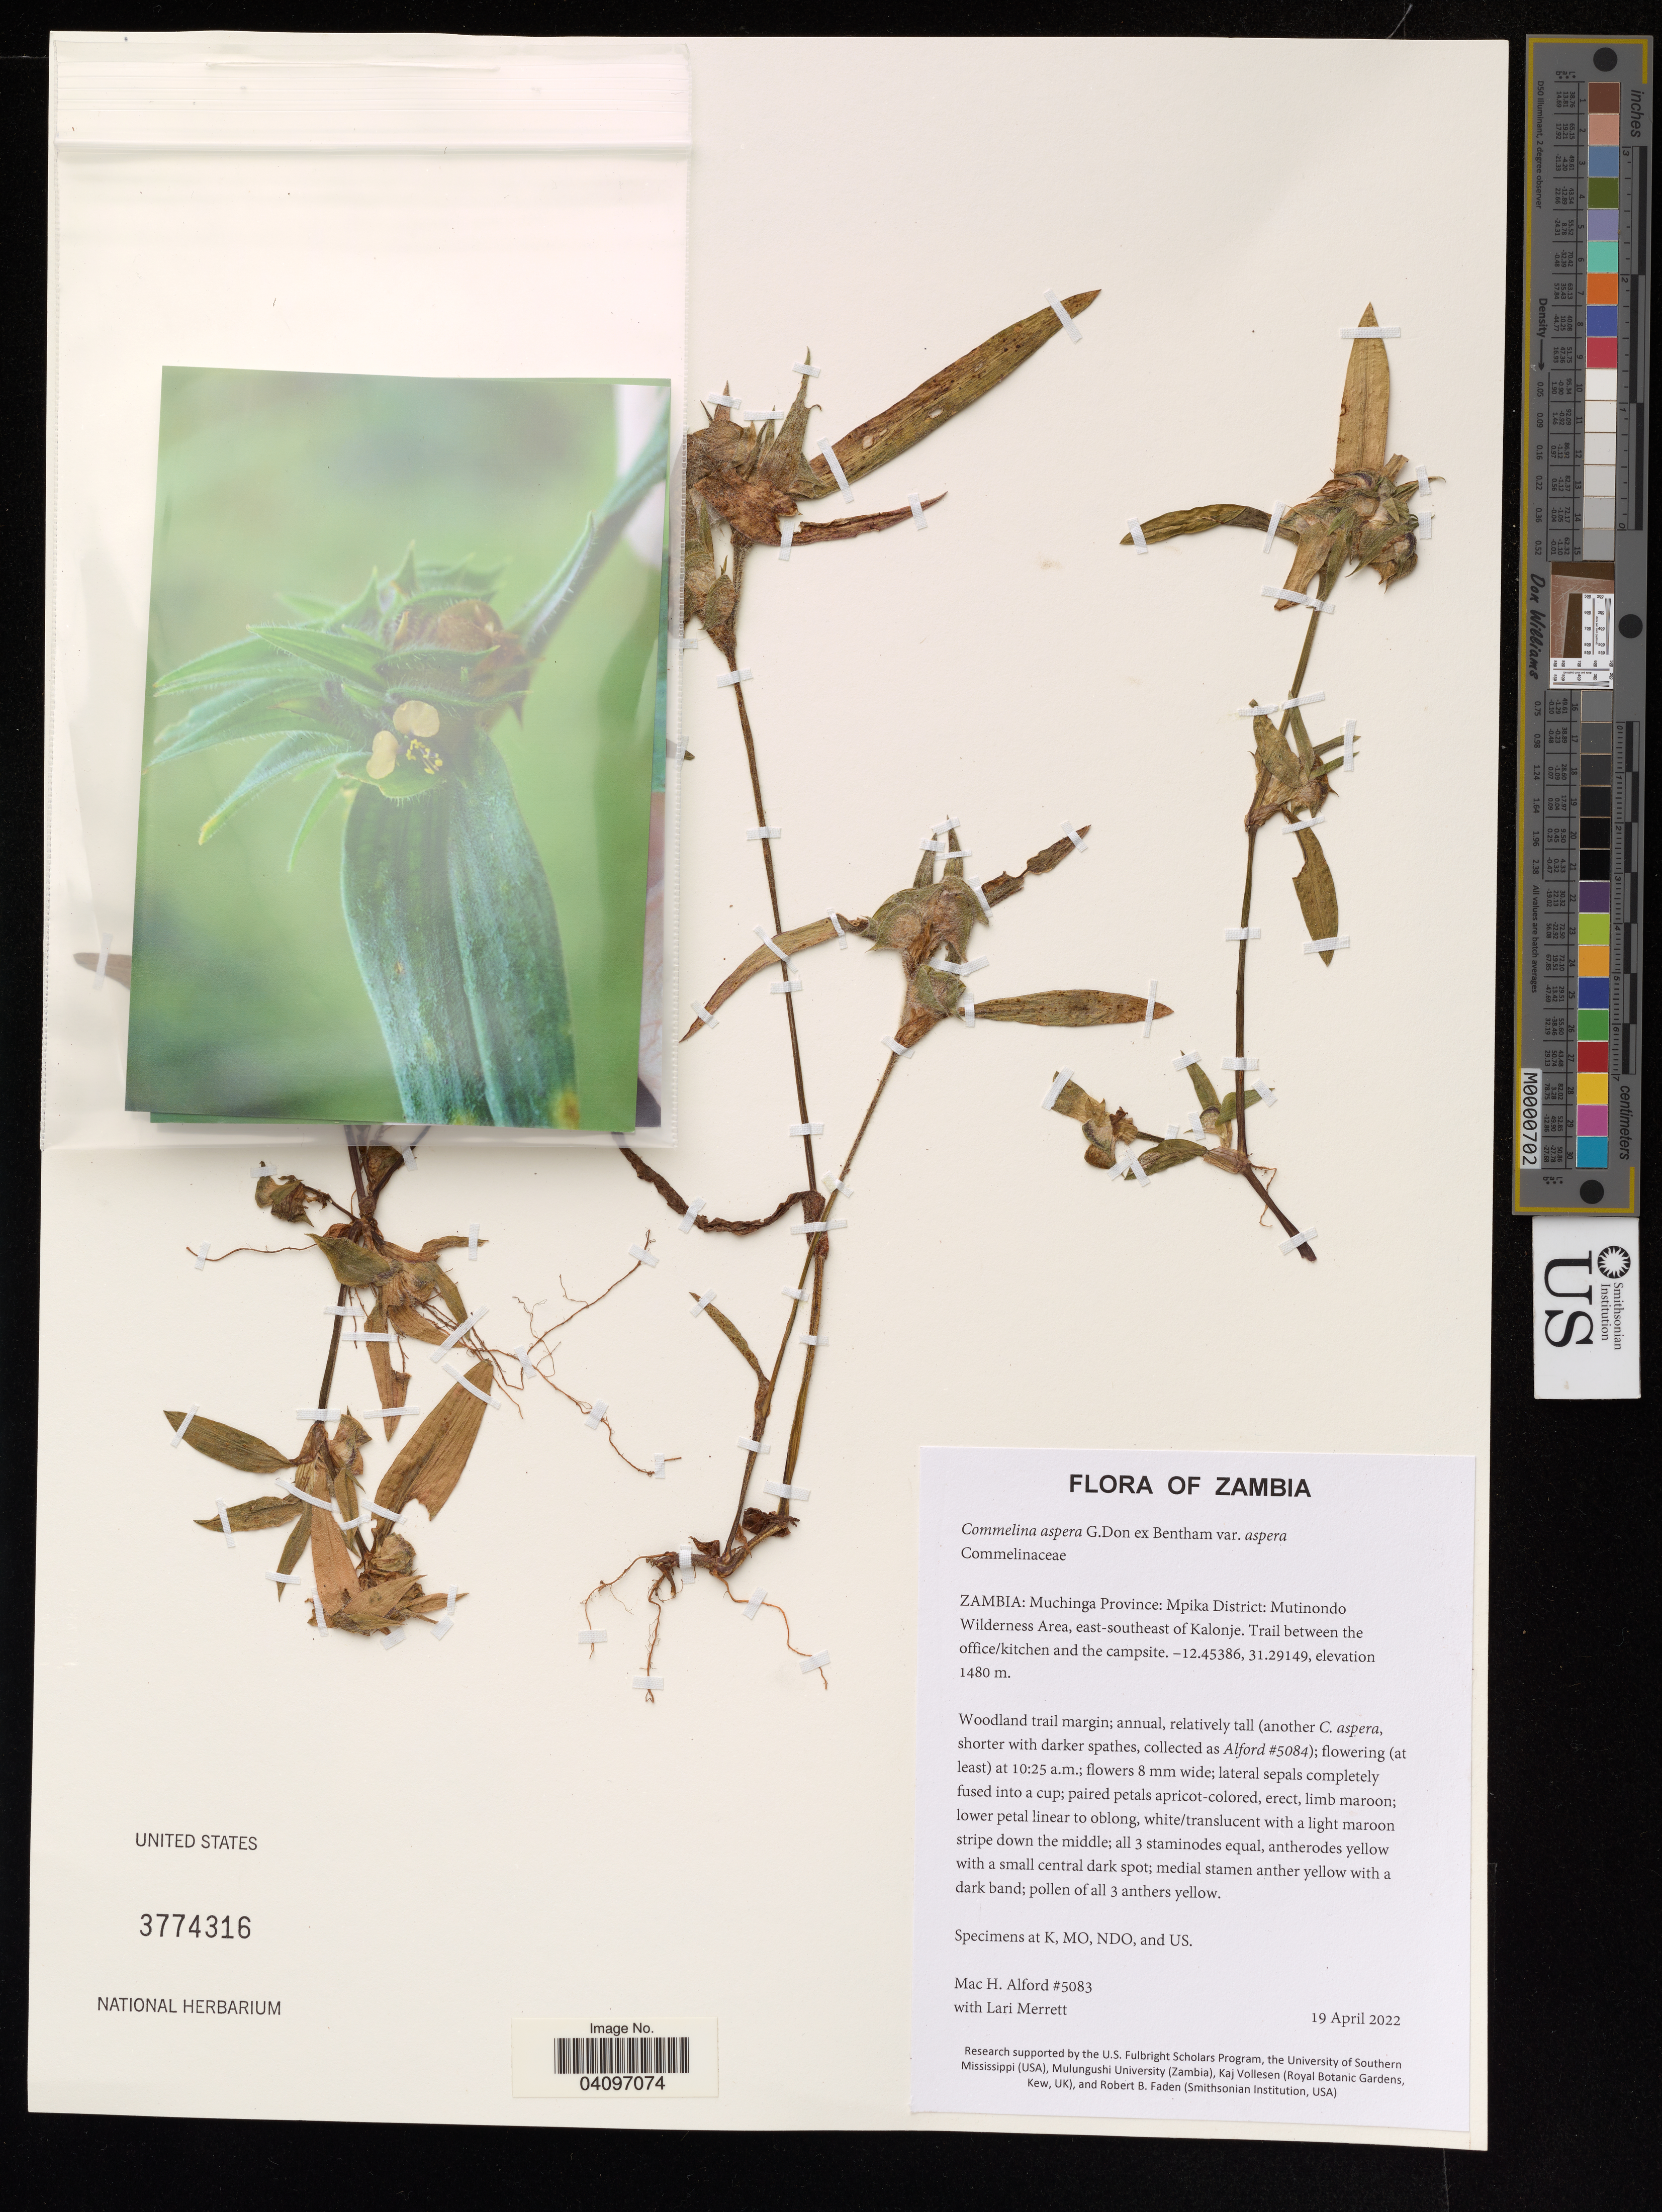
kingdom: Plantae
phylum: Tracheophyta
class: Liliopsida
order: Commelinales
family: Commelinaceae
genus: Commelina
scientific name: Commelina aspera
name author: G. Don ex Benth.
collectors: M. H. Alford & L. Merrett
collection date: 2022-04-19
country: Zambia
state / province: Muchinga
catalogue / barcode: US 3774316